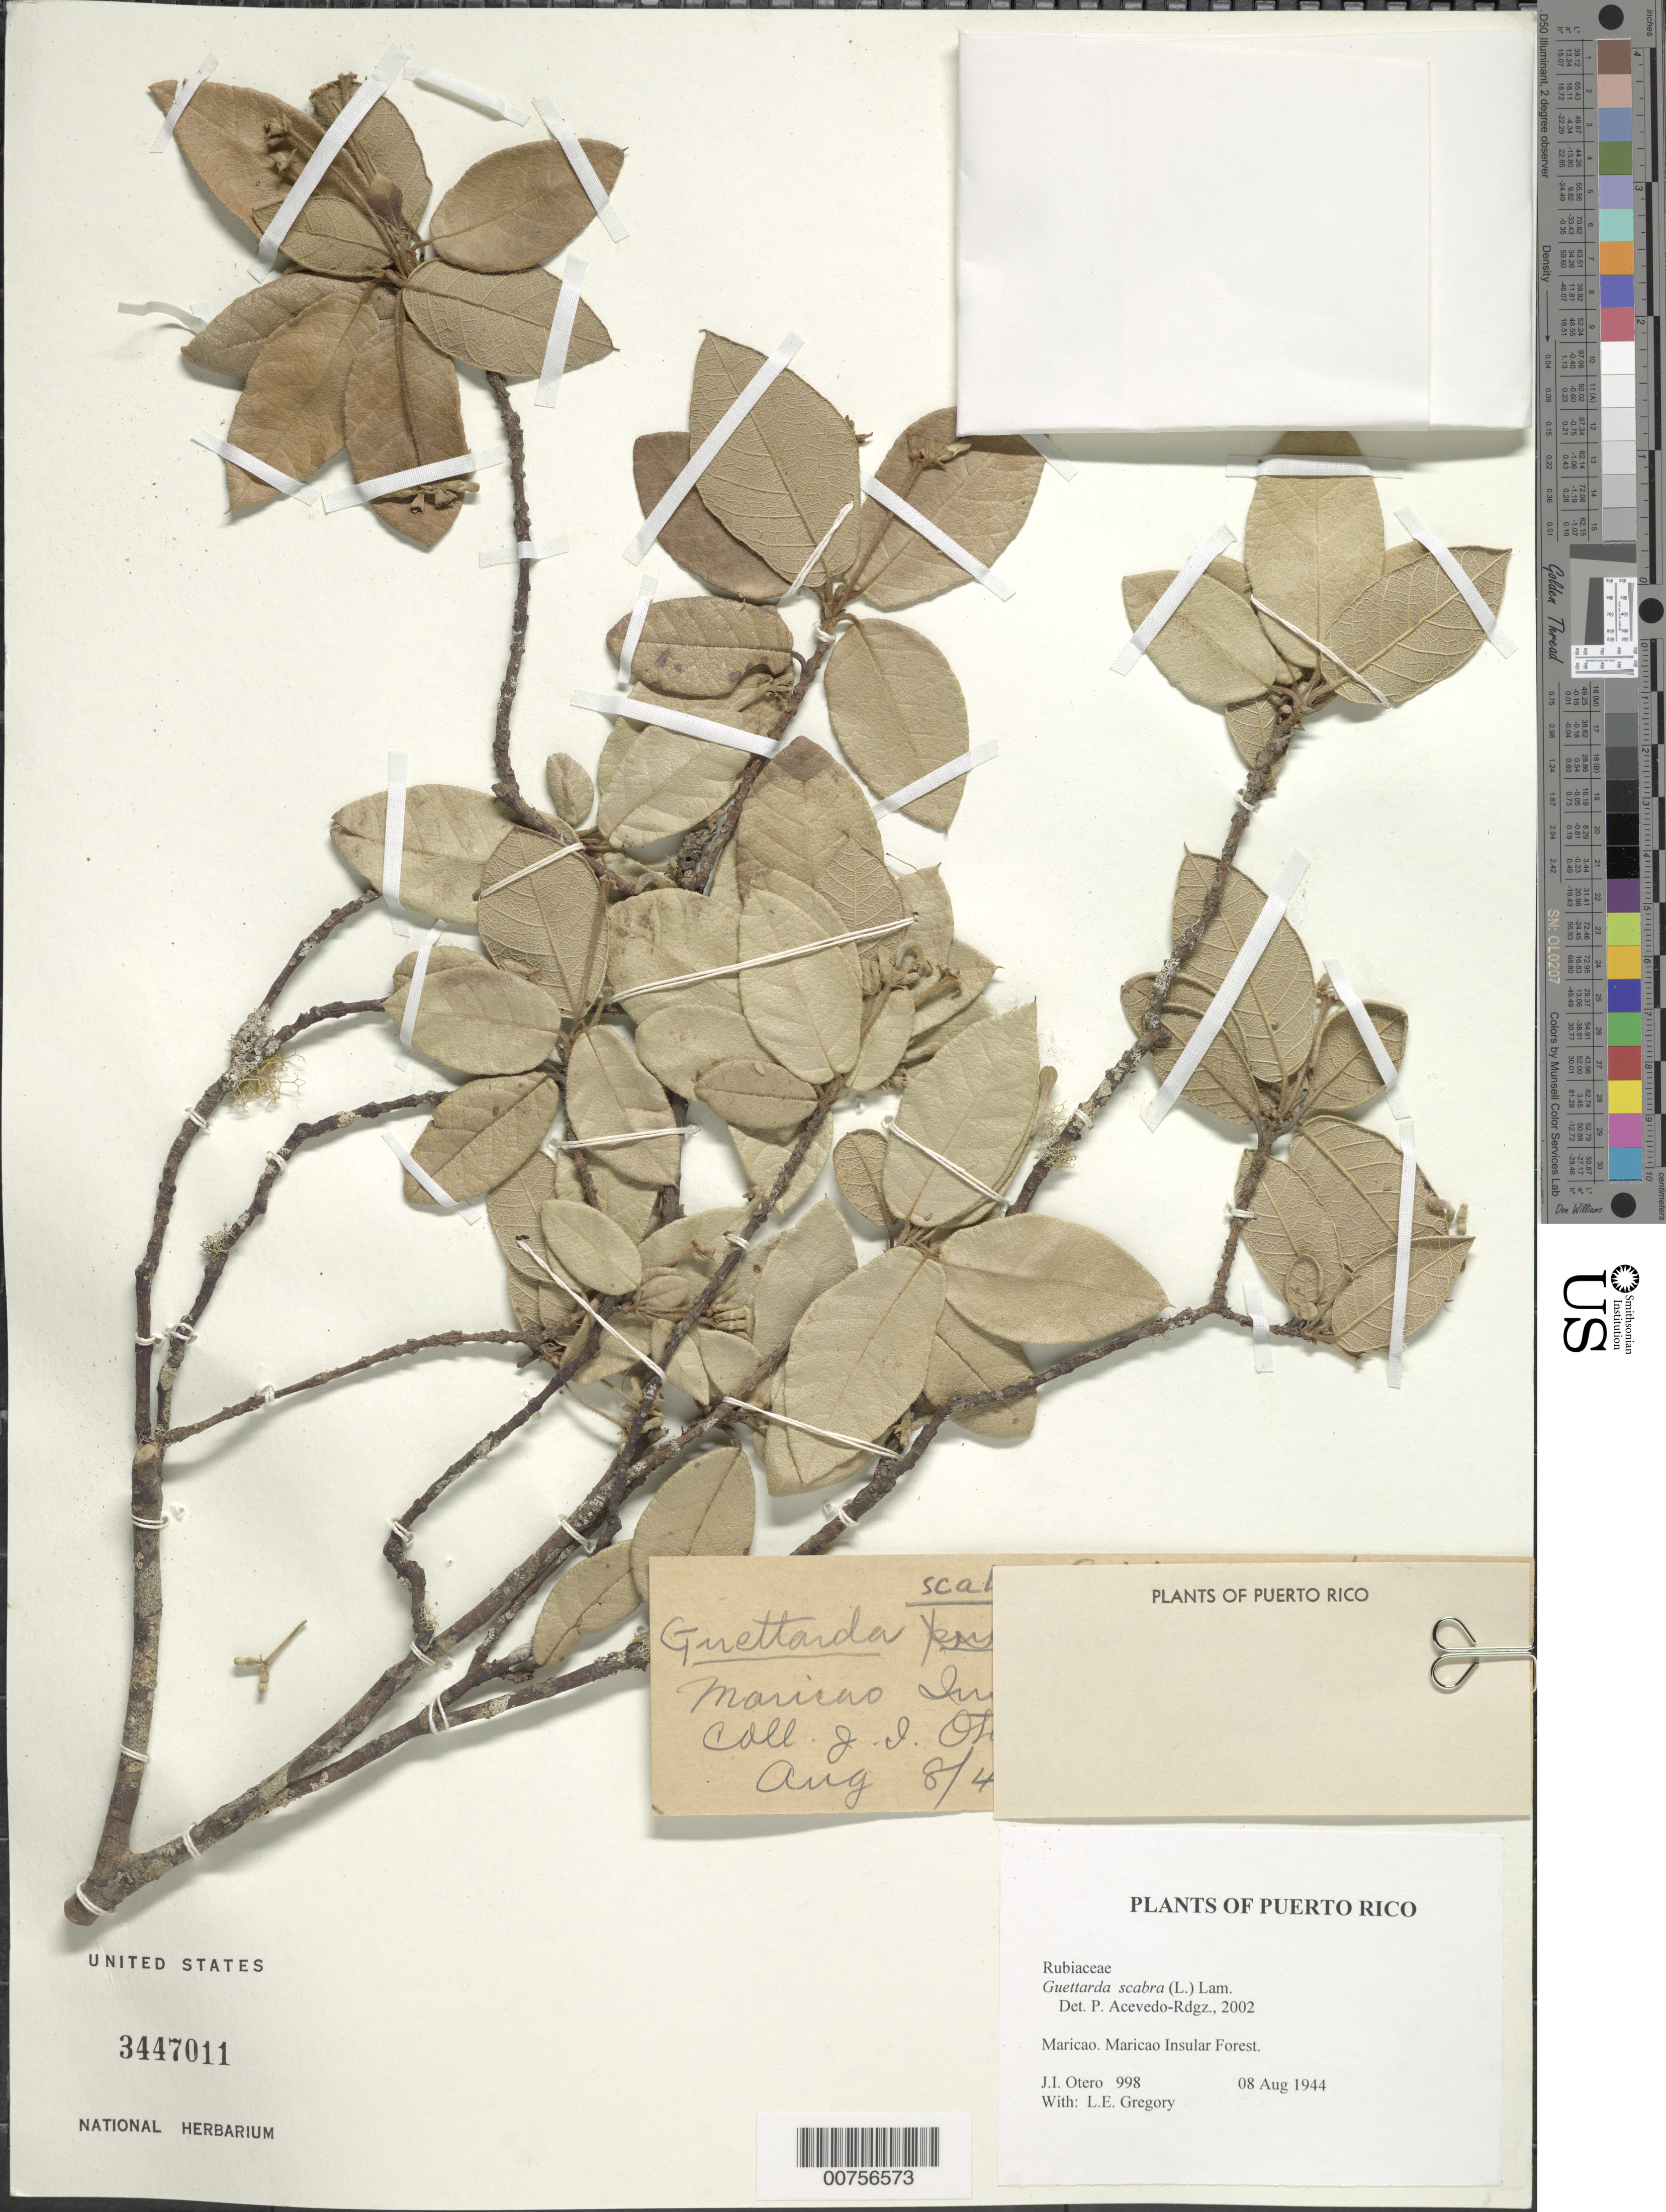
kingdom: Plantae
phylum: Tracheophyta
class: Magnoliopsida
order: Gentianales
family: Rubiaceae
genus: Guettarda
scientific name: Guettarda scabra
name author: (L.) Vent.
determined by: Acevedo-Rodríguez, P., (BOT), Smithsonian Institution - National Museum of Natural History (UNITED STATES)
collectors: J. Otero & L. E. Gregory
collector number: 998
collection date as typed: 08 Aug 1944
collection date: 1944-08-08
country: Puerto Rico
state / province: Maricao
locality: Maricao. Maricao Insular Forest.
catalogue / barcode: US 3447011